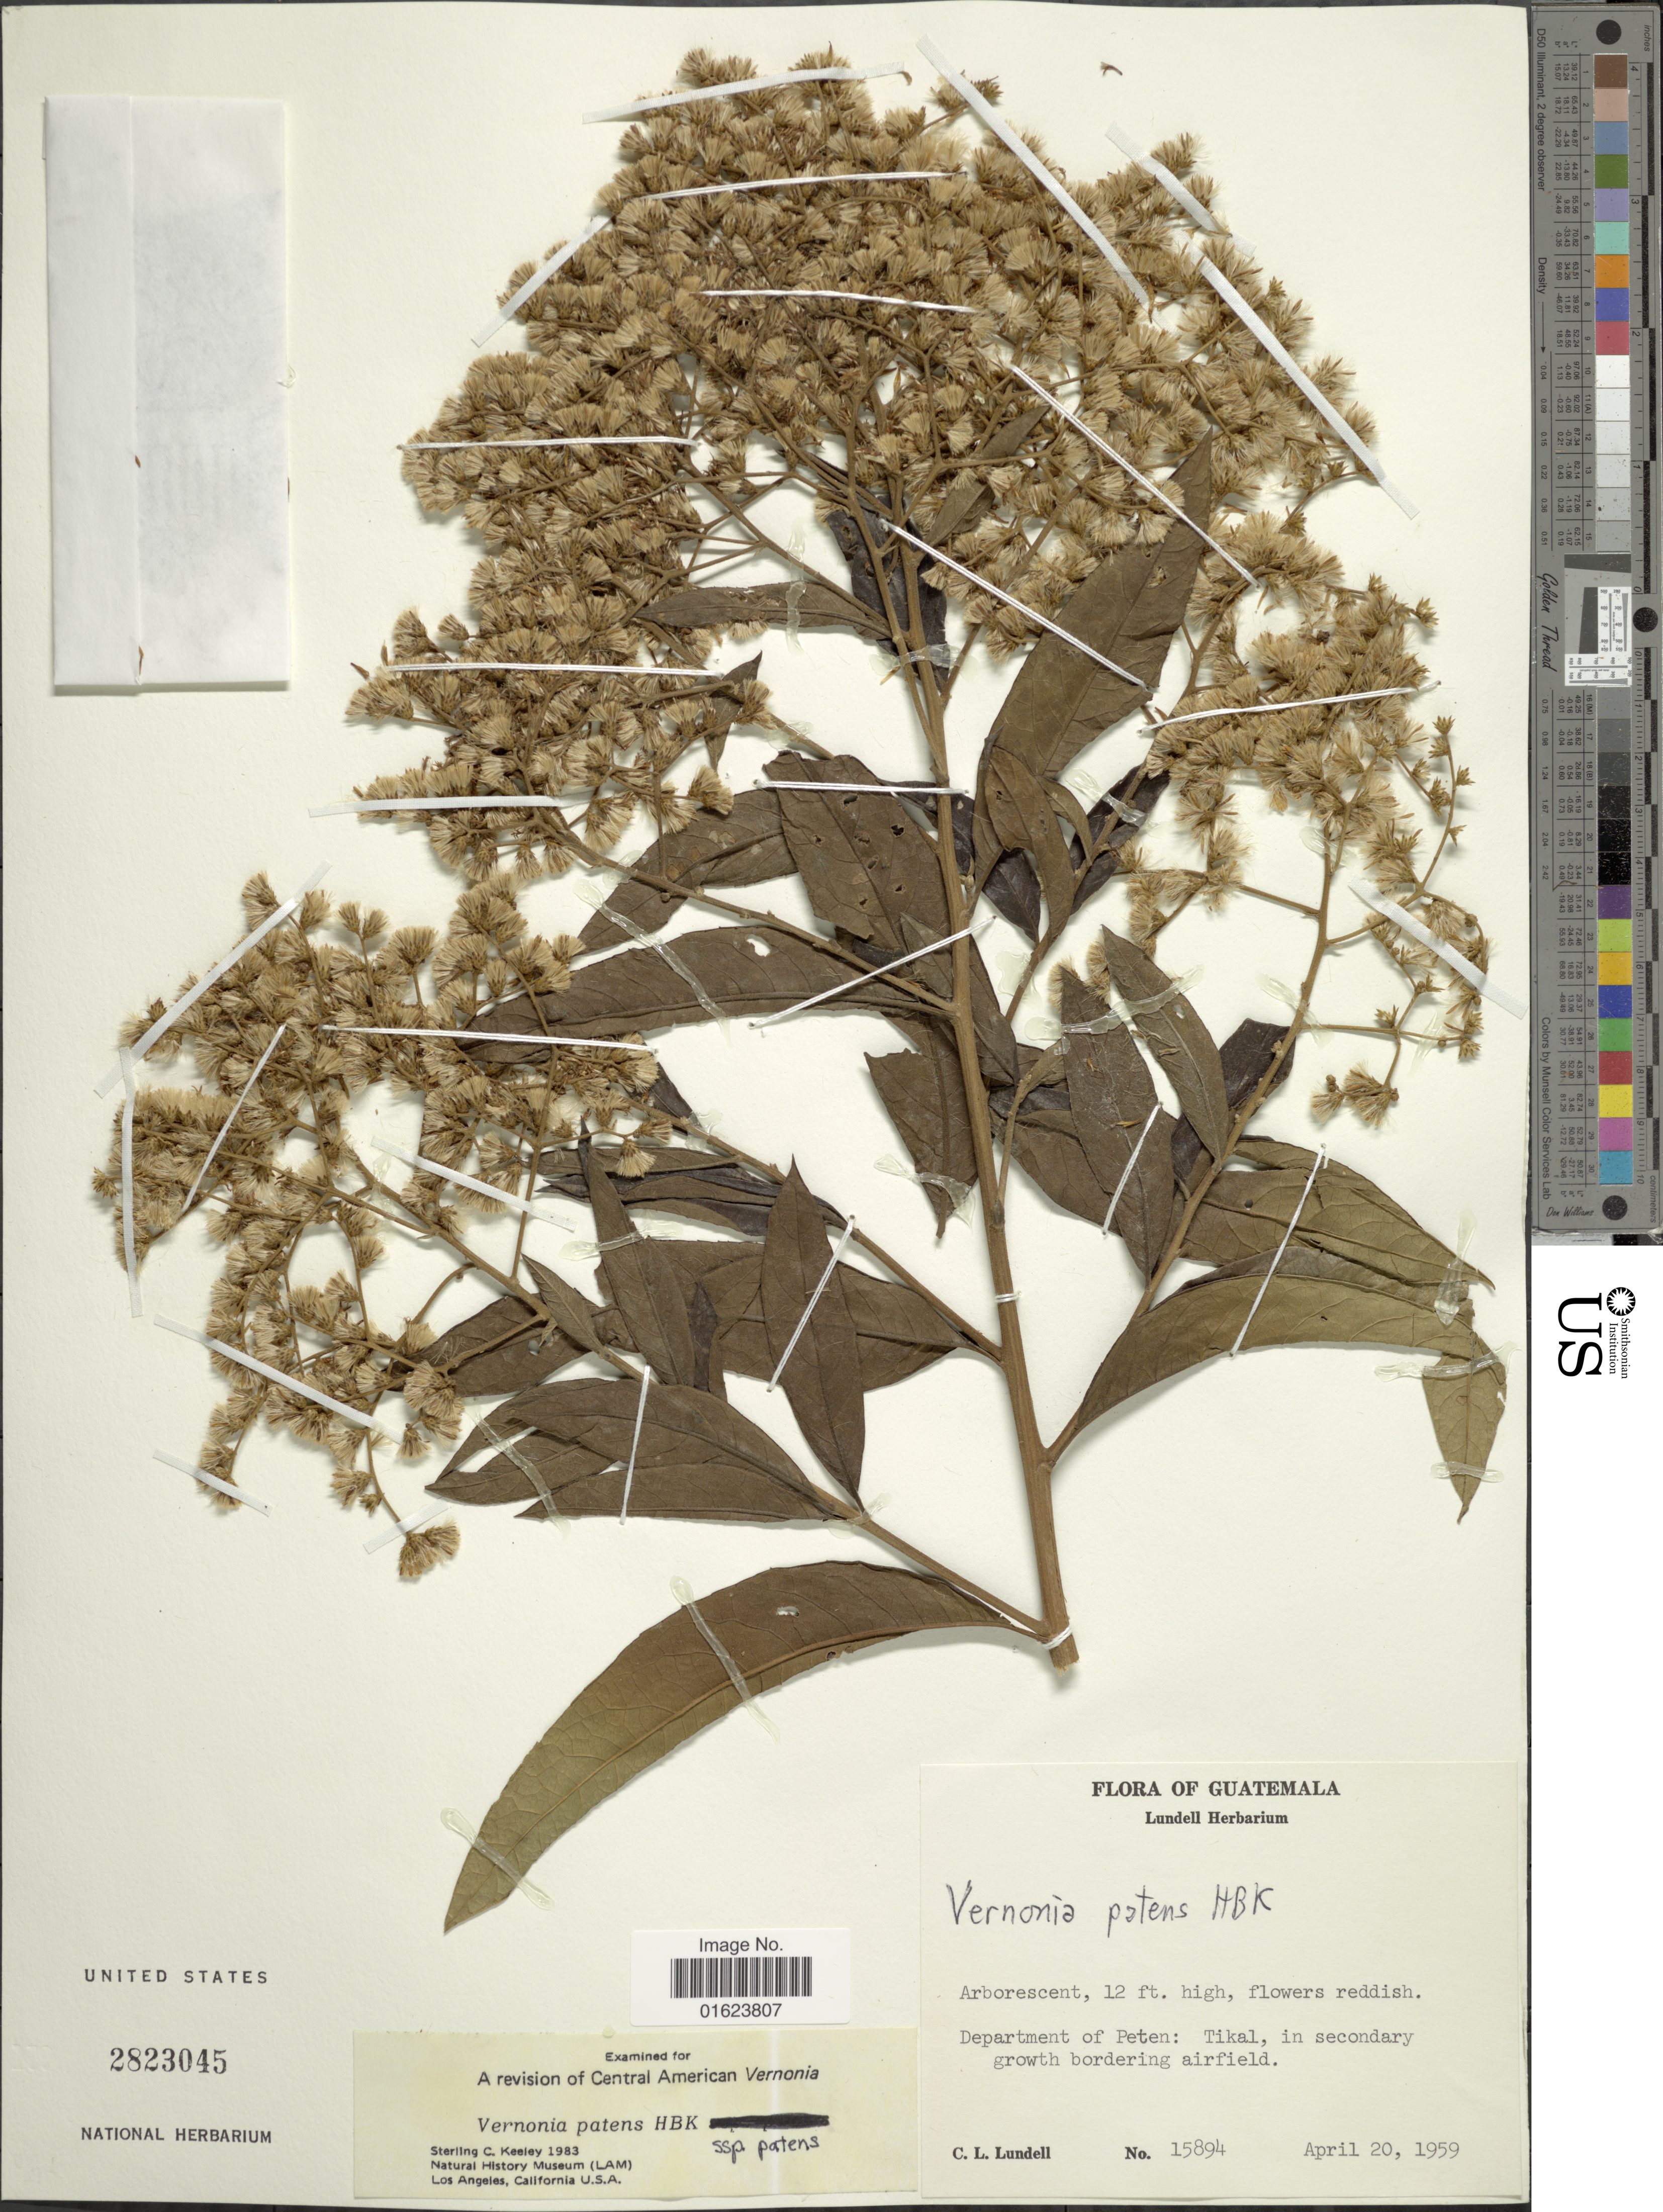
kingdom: Plantae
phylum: Tracheophyta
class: Magnoliopsida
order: Asterales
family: Asteraceae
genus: Vernonanthura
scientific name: Vernonanthura patens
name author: (Kunth) H. Rob.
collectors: C. L. Lundell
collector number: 15894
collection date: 1959-04-20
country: Guatemala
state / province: El Petén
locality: Department of Peten: Tikal.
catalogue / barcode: US 2823045